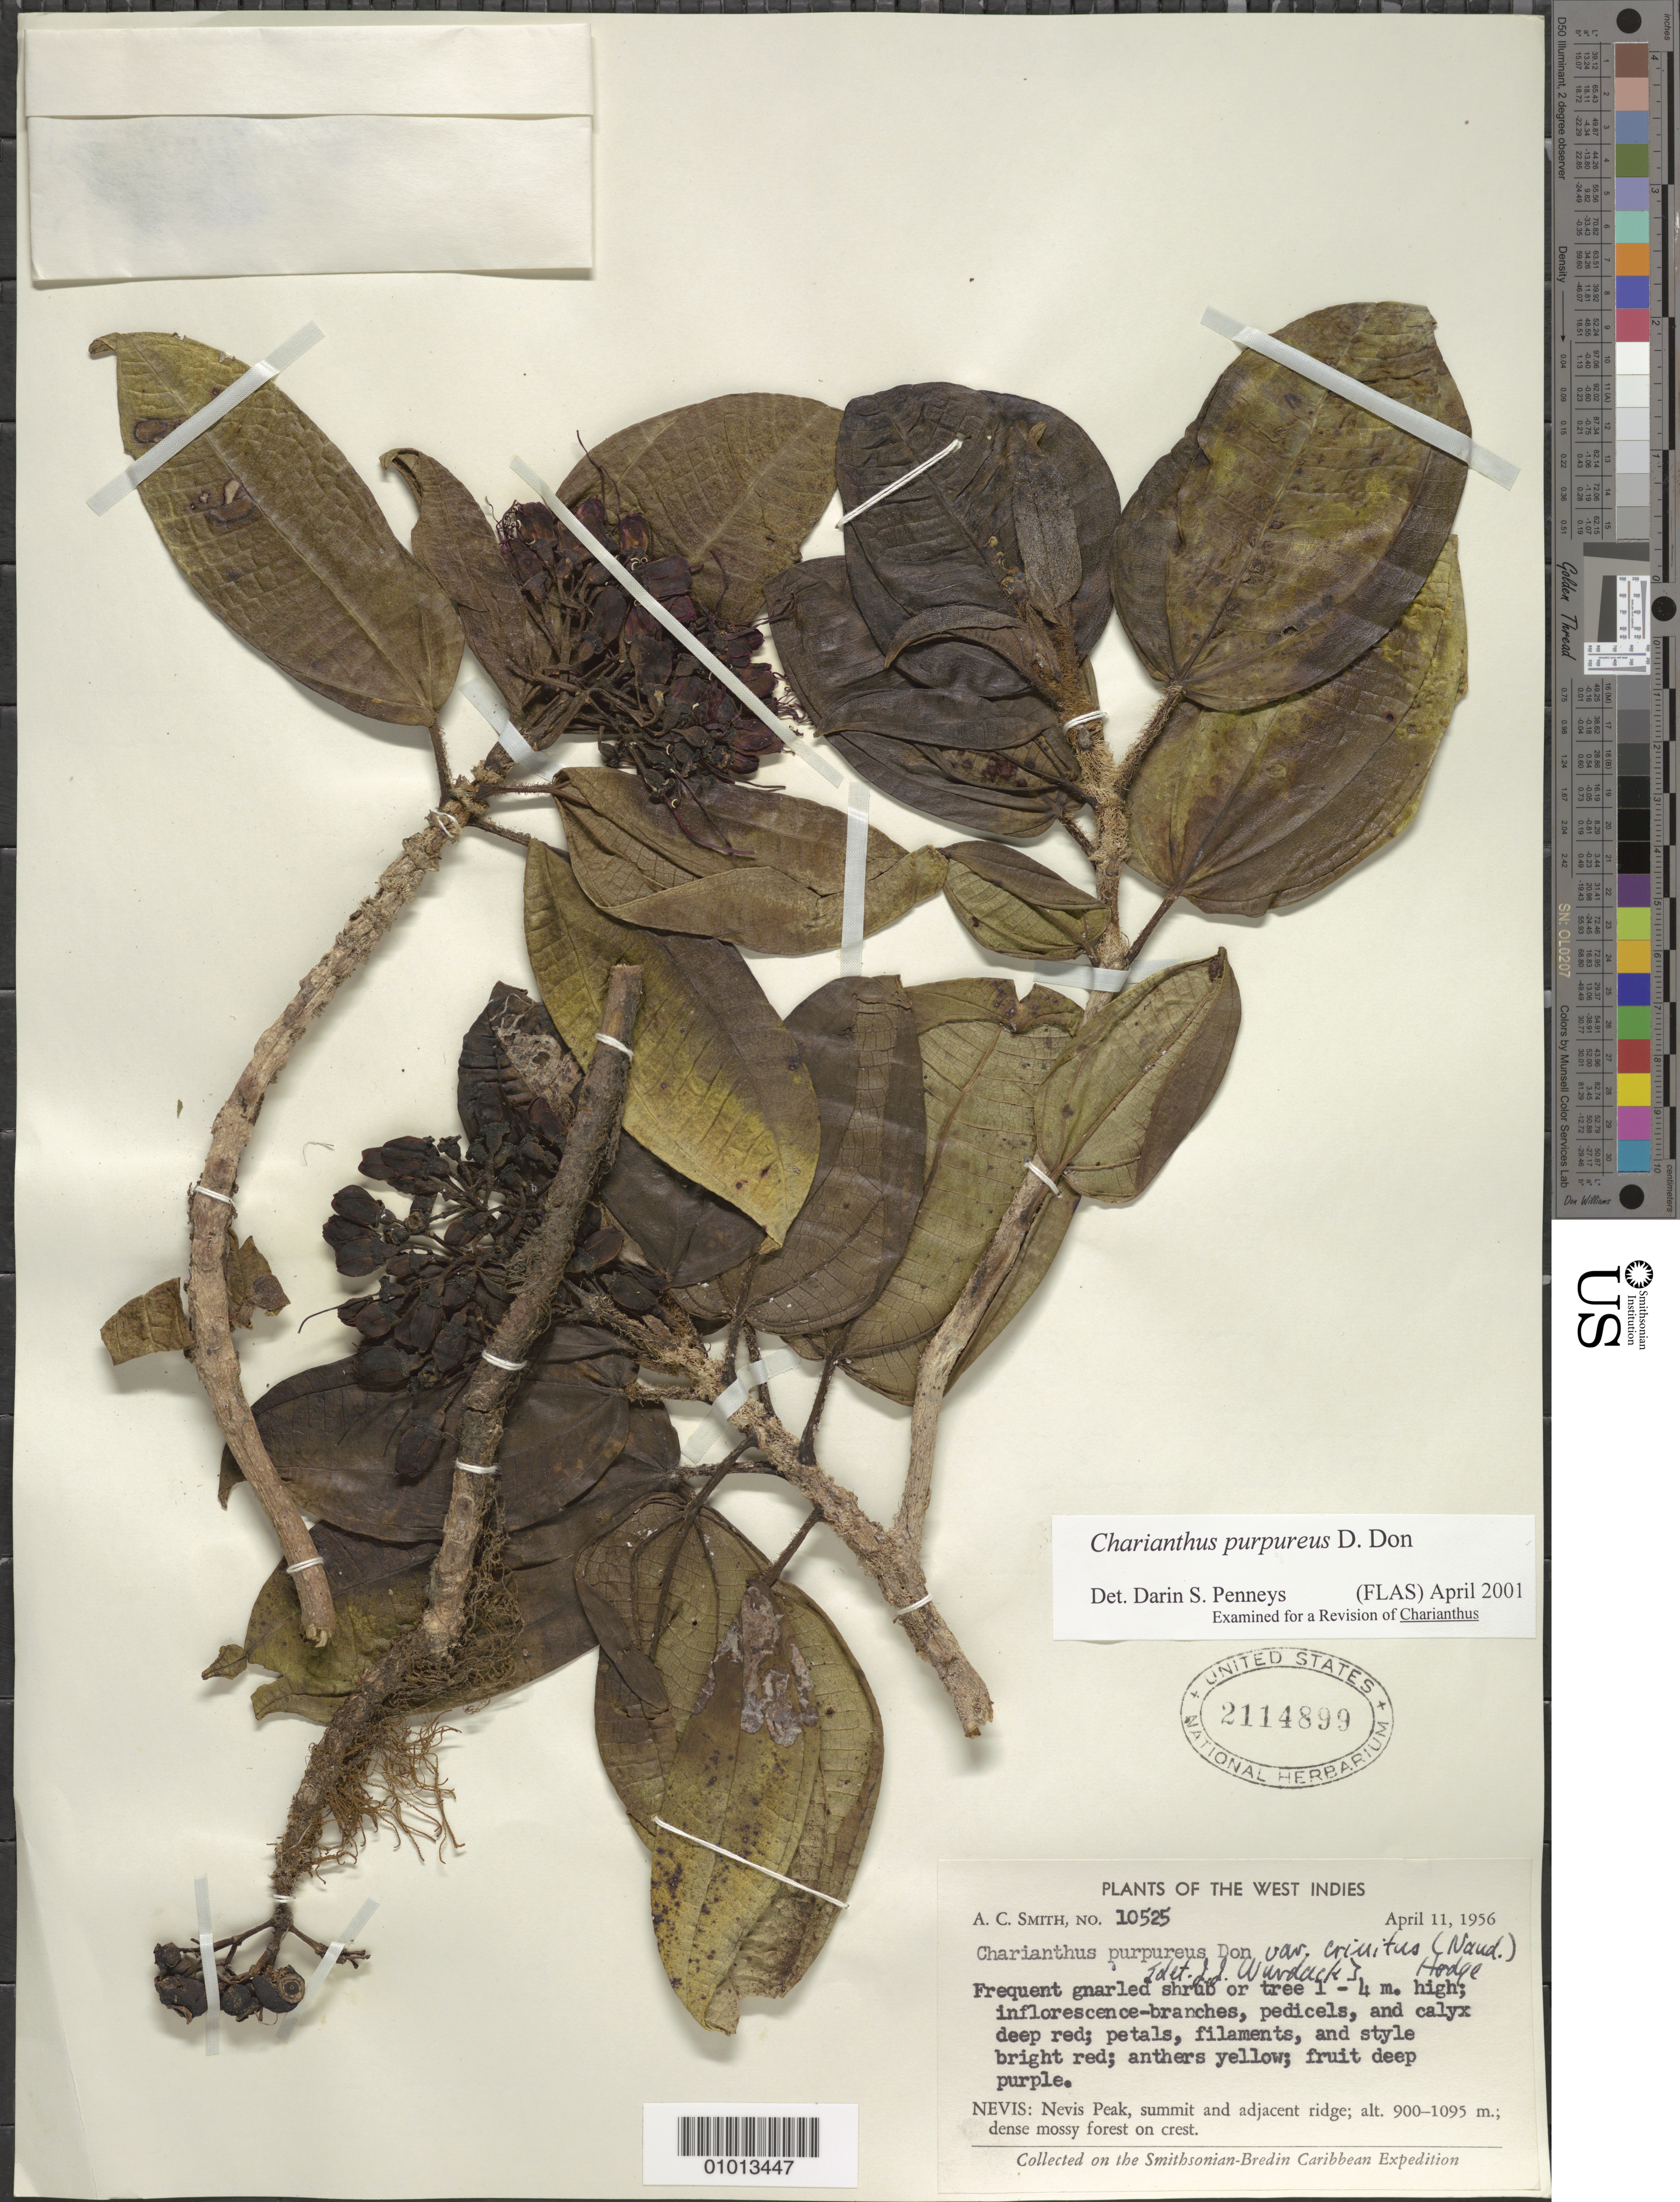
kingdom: Plantae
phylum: Tracheophyta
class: Magnoliopsida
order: Myrtales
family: Melastomataceae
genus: Charianthus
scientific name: Charianthus purpureus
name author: D. Don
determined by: Penneys, D. S.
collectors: A. C. Smith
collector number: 10525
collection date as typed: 11 Apr 1956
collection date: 1956-04-11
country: St. Christopher-Nevis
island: Nevis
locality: Nevis Peak, peak, summit and adjacent ridge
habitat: Dense mossy forest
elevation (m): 900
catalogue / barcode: US 2114899